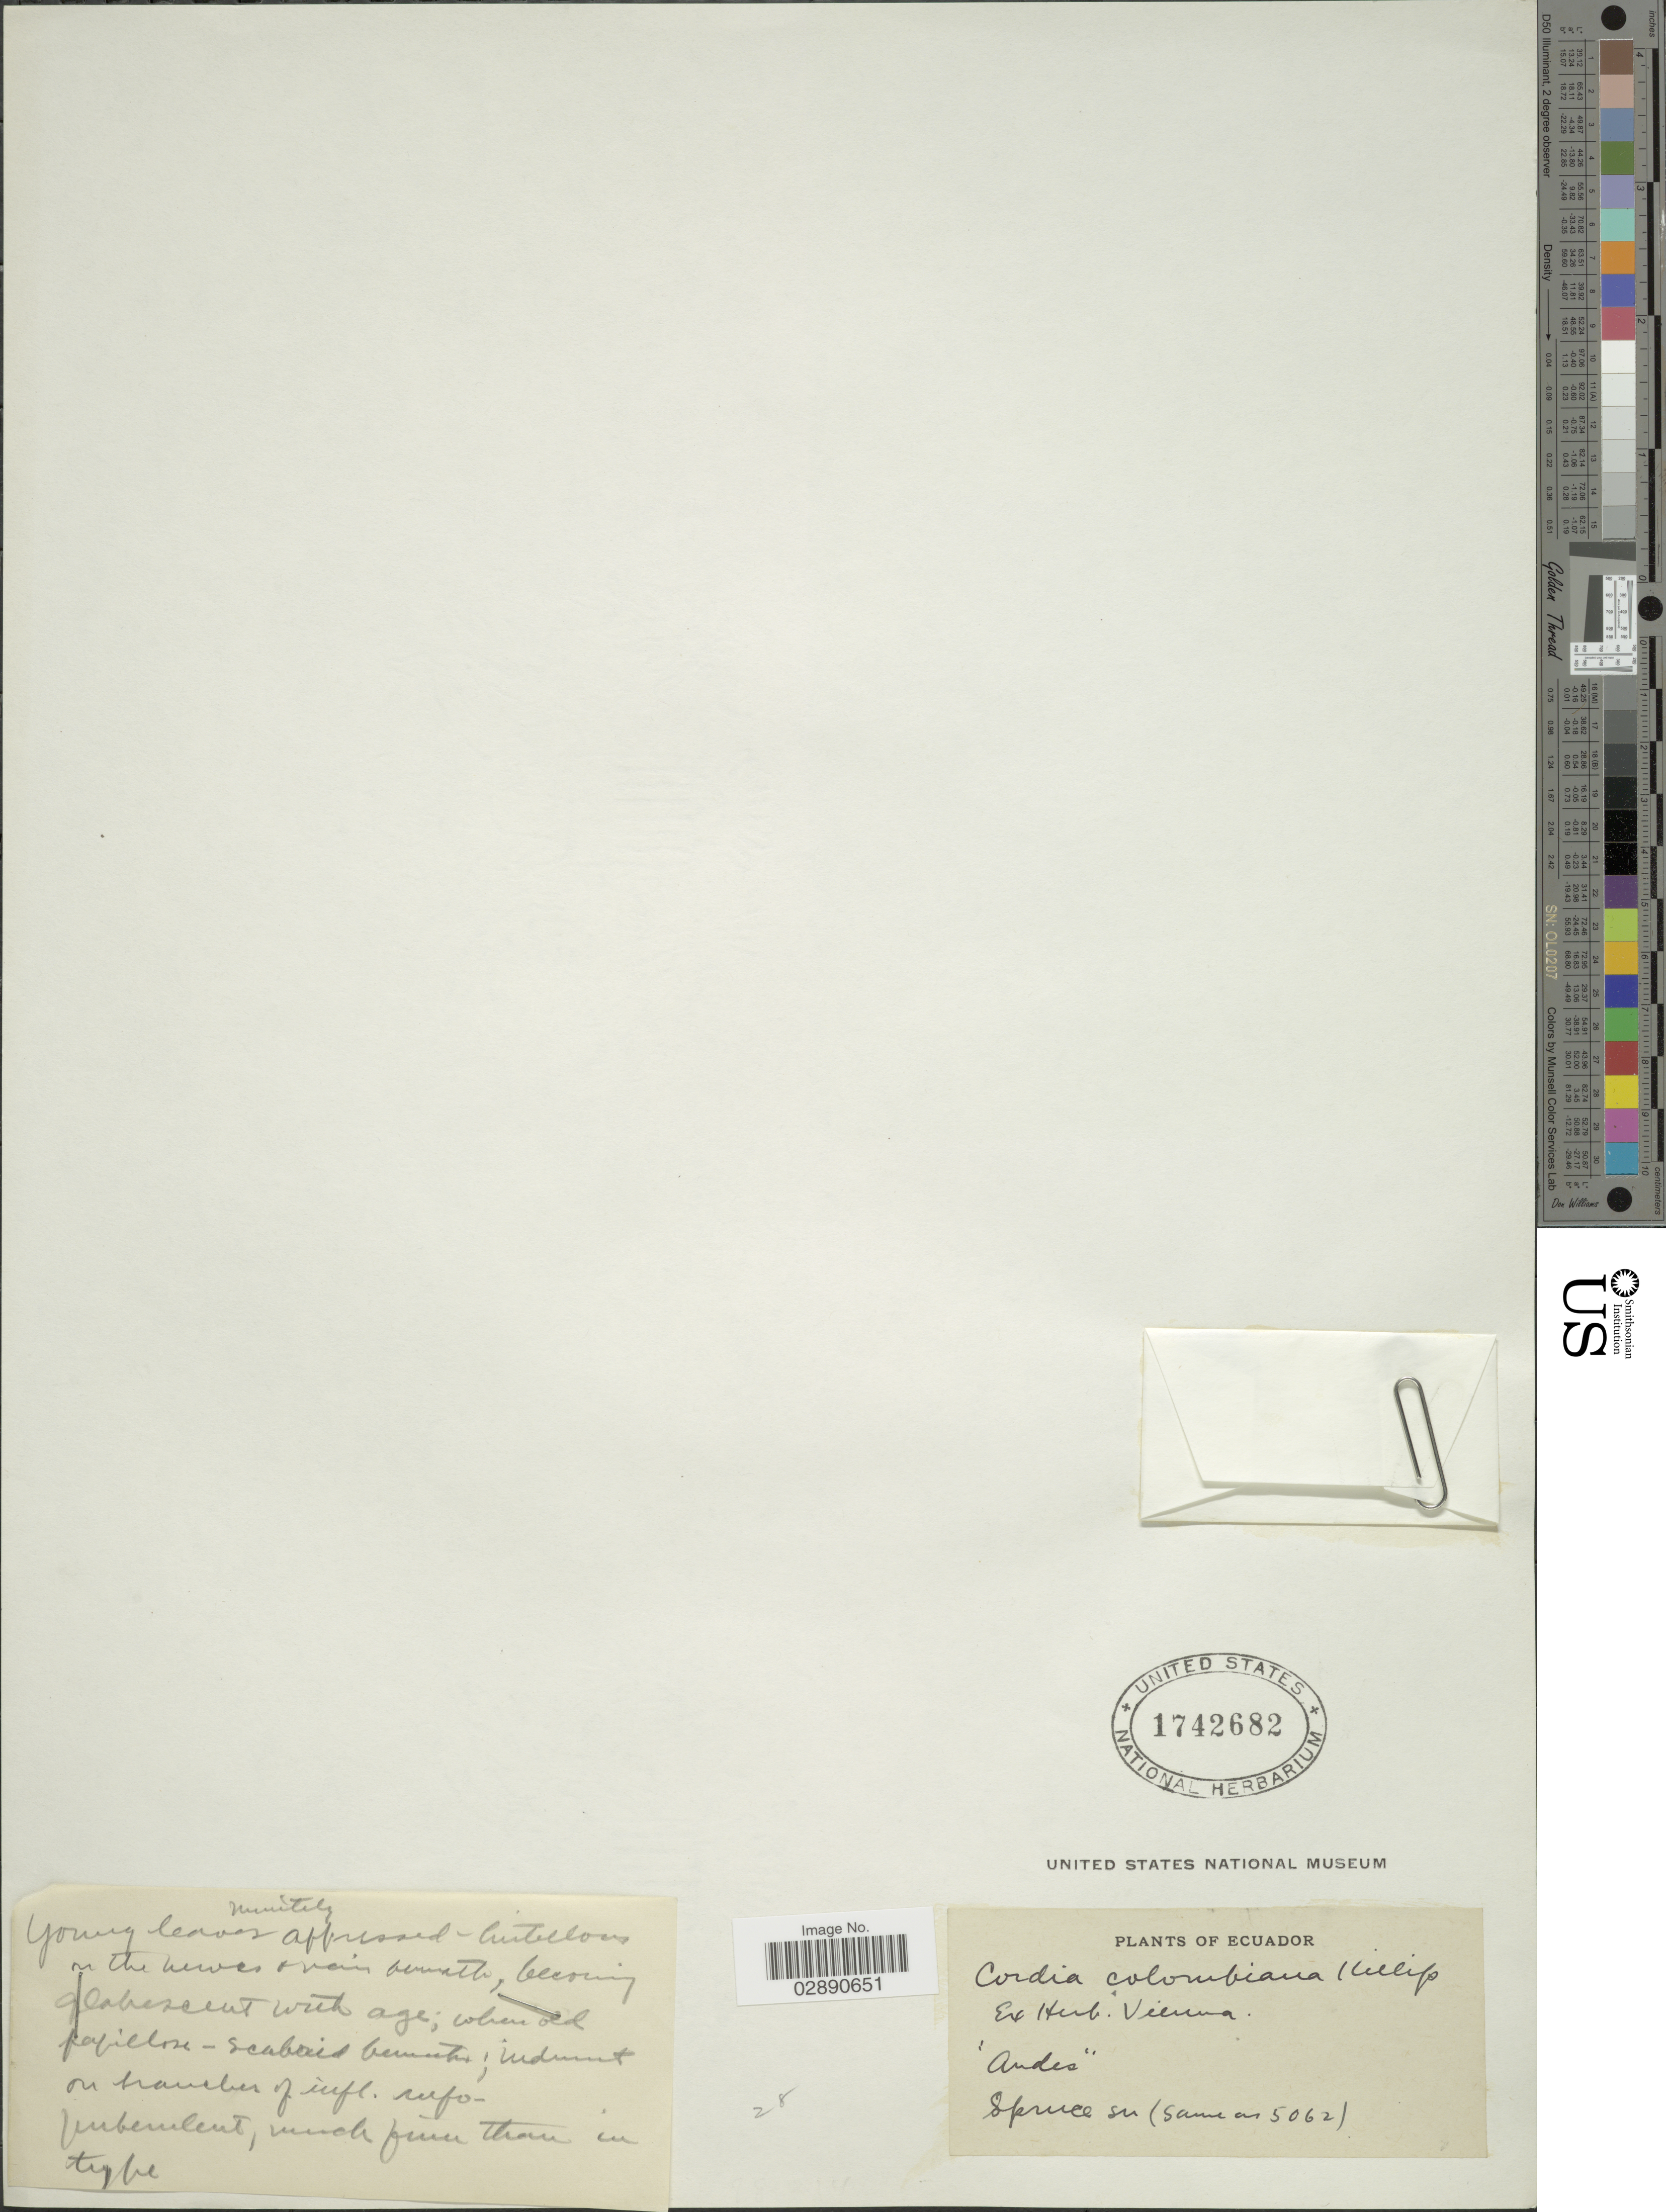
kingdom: Plantae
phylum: Tracheophyta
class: Magnoliopsida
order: Boraginales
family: Cordiaceae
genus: Cordia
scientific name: Cordia colombiana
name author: Killip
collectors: -. Spruce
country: Ecuador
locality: Andes.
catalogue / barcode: US 1742682